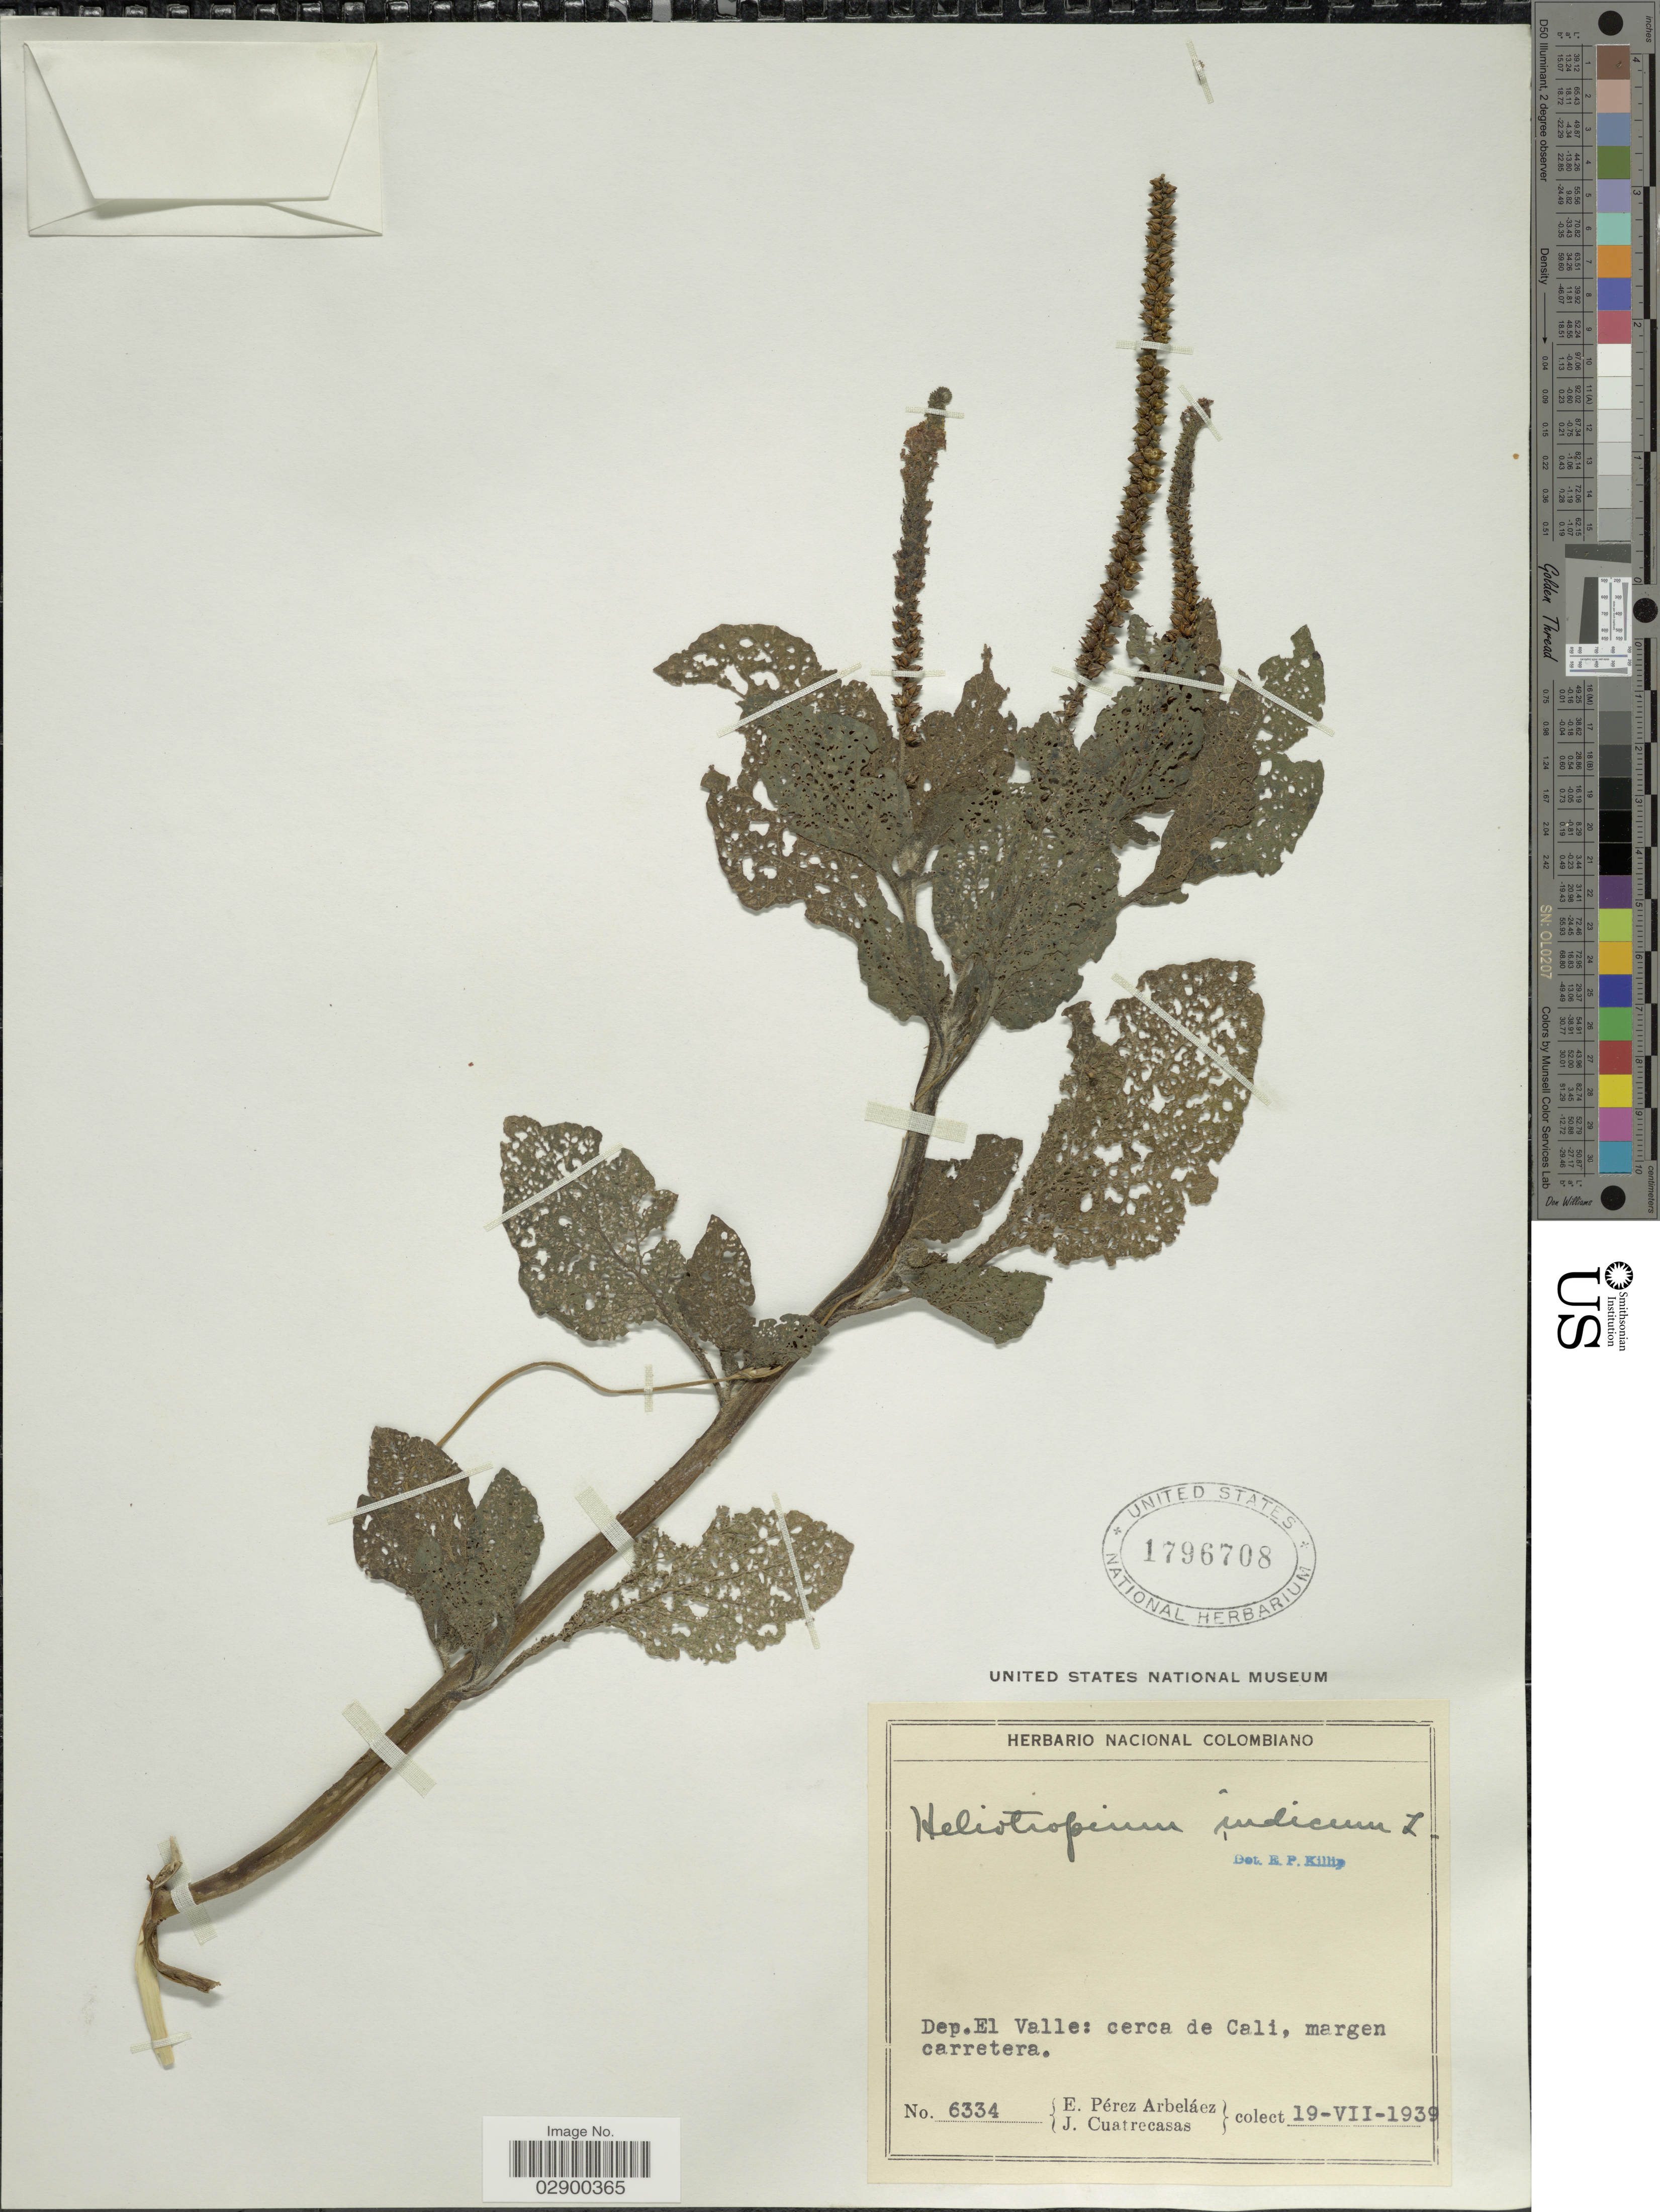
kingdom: Plantae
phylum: Tracheophyta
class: Magnoliopsida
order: Boraginales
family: Heliotropiaceae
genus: Heliotropium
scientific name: Heliotropium indicum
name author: L.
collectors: E. Pérez Arbeláez & J. Cuatrecasas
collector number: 6334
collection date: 1939-07-19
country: Colombia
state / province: Valle del Cauca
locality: Dep. El Valle, cerca de Cali, margen carretera.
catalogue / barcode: US 1796708